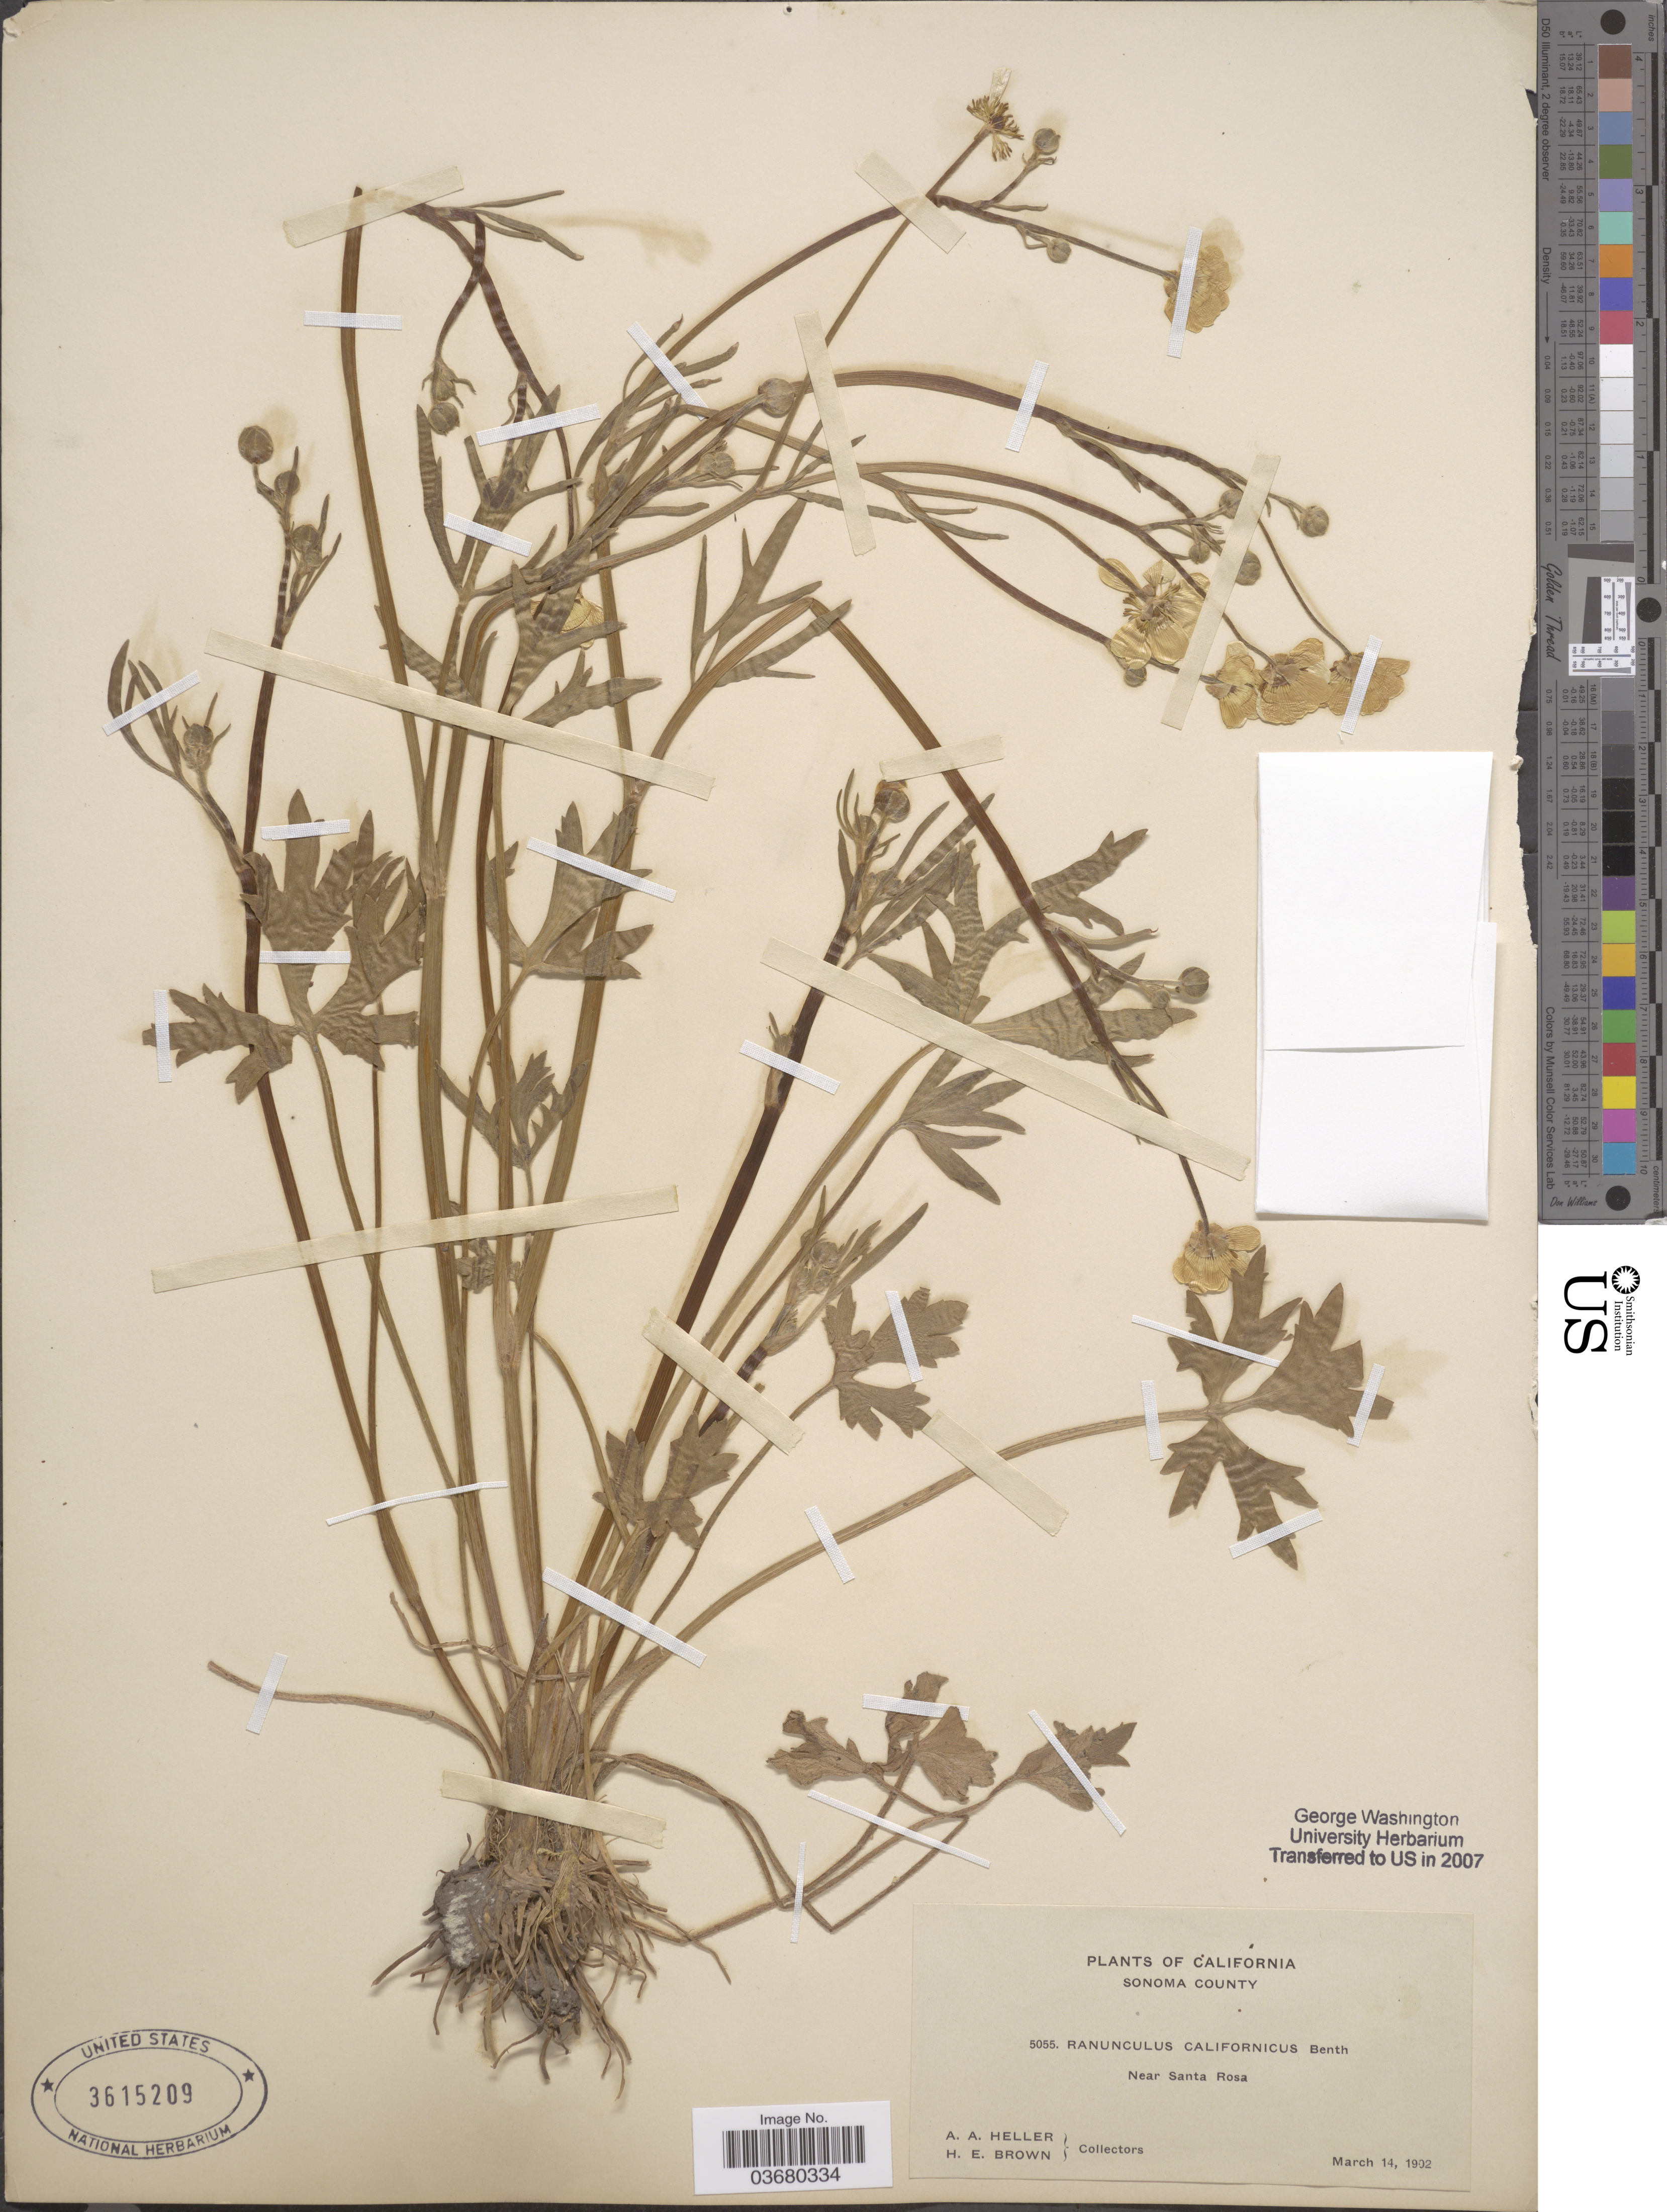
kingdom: Plantae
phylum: Tracheophyta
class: Magnoliopsida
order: Ranunculales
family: Ranunculaceae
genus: Ranunculus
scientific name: Ranunculus californicus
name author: Benth.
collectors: A. A. Heller & H. E. Brown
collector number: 5055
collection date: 1902-03-14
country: United States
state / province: California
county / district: Sonoma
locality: Sonoma County. Near Santa Rosa.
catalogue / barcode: US 3615209